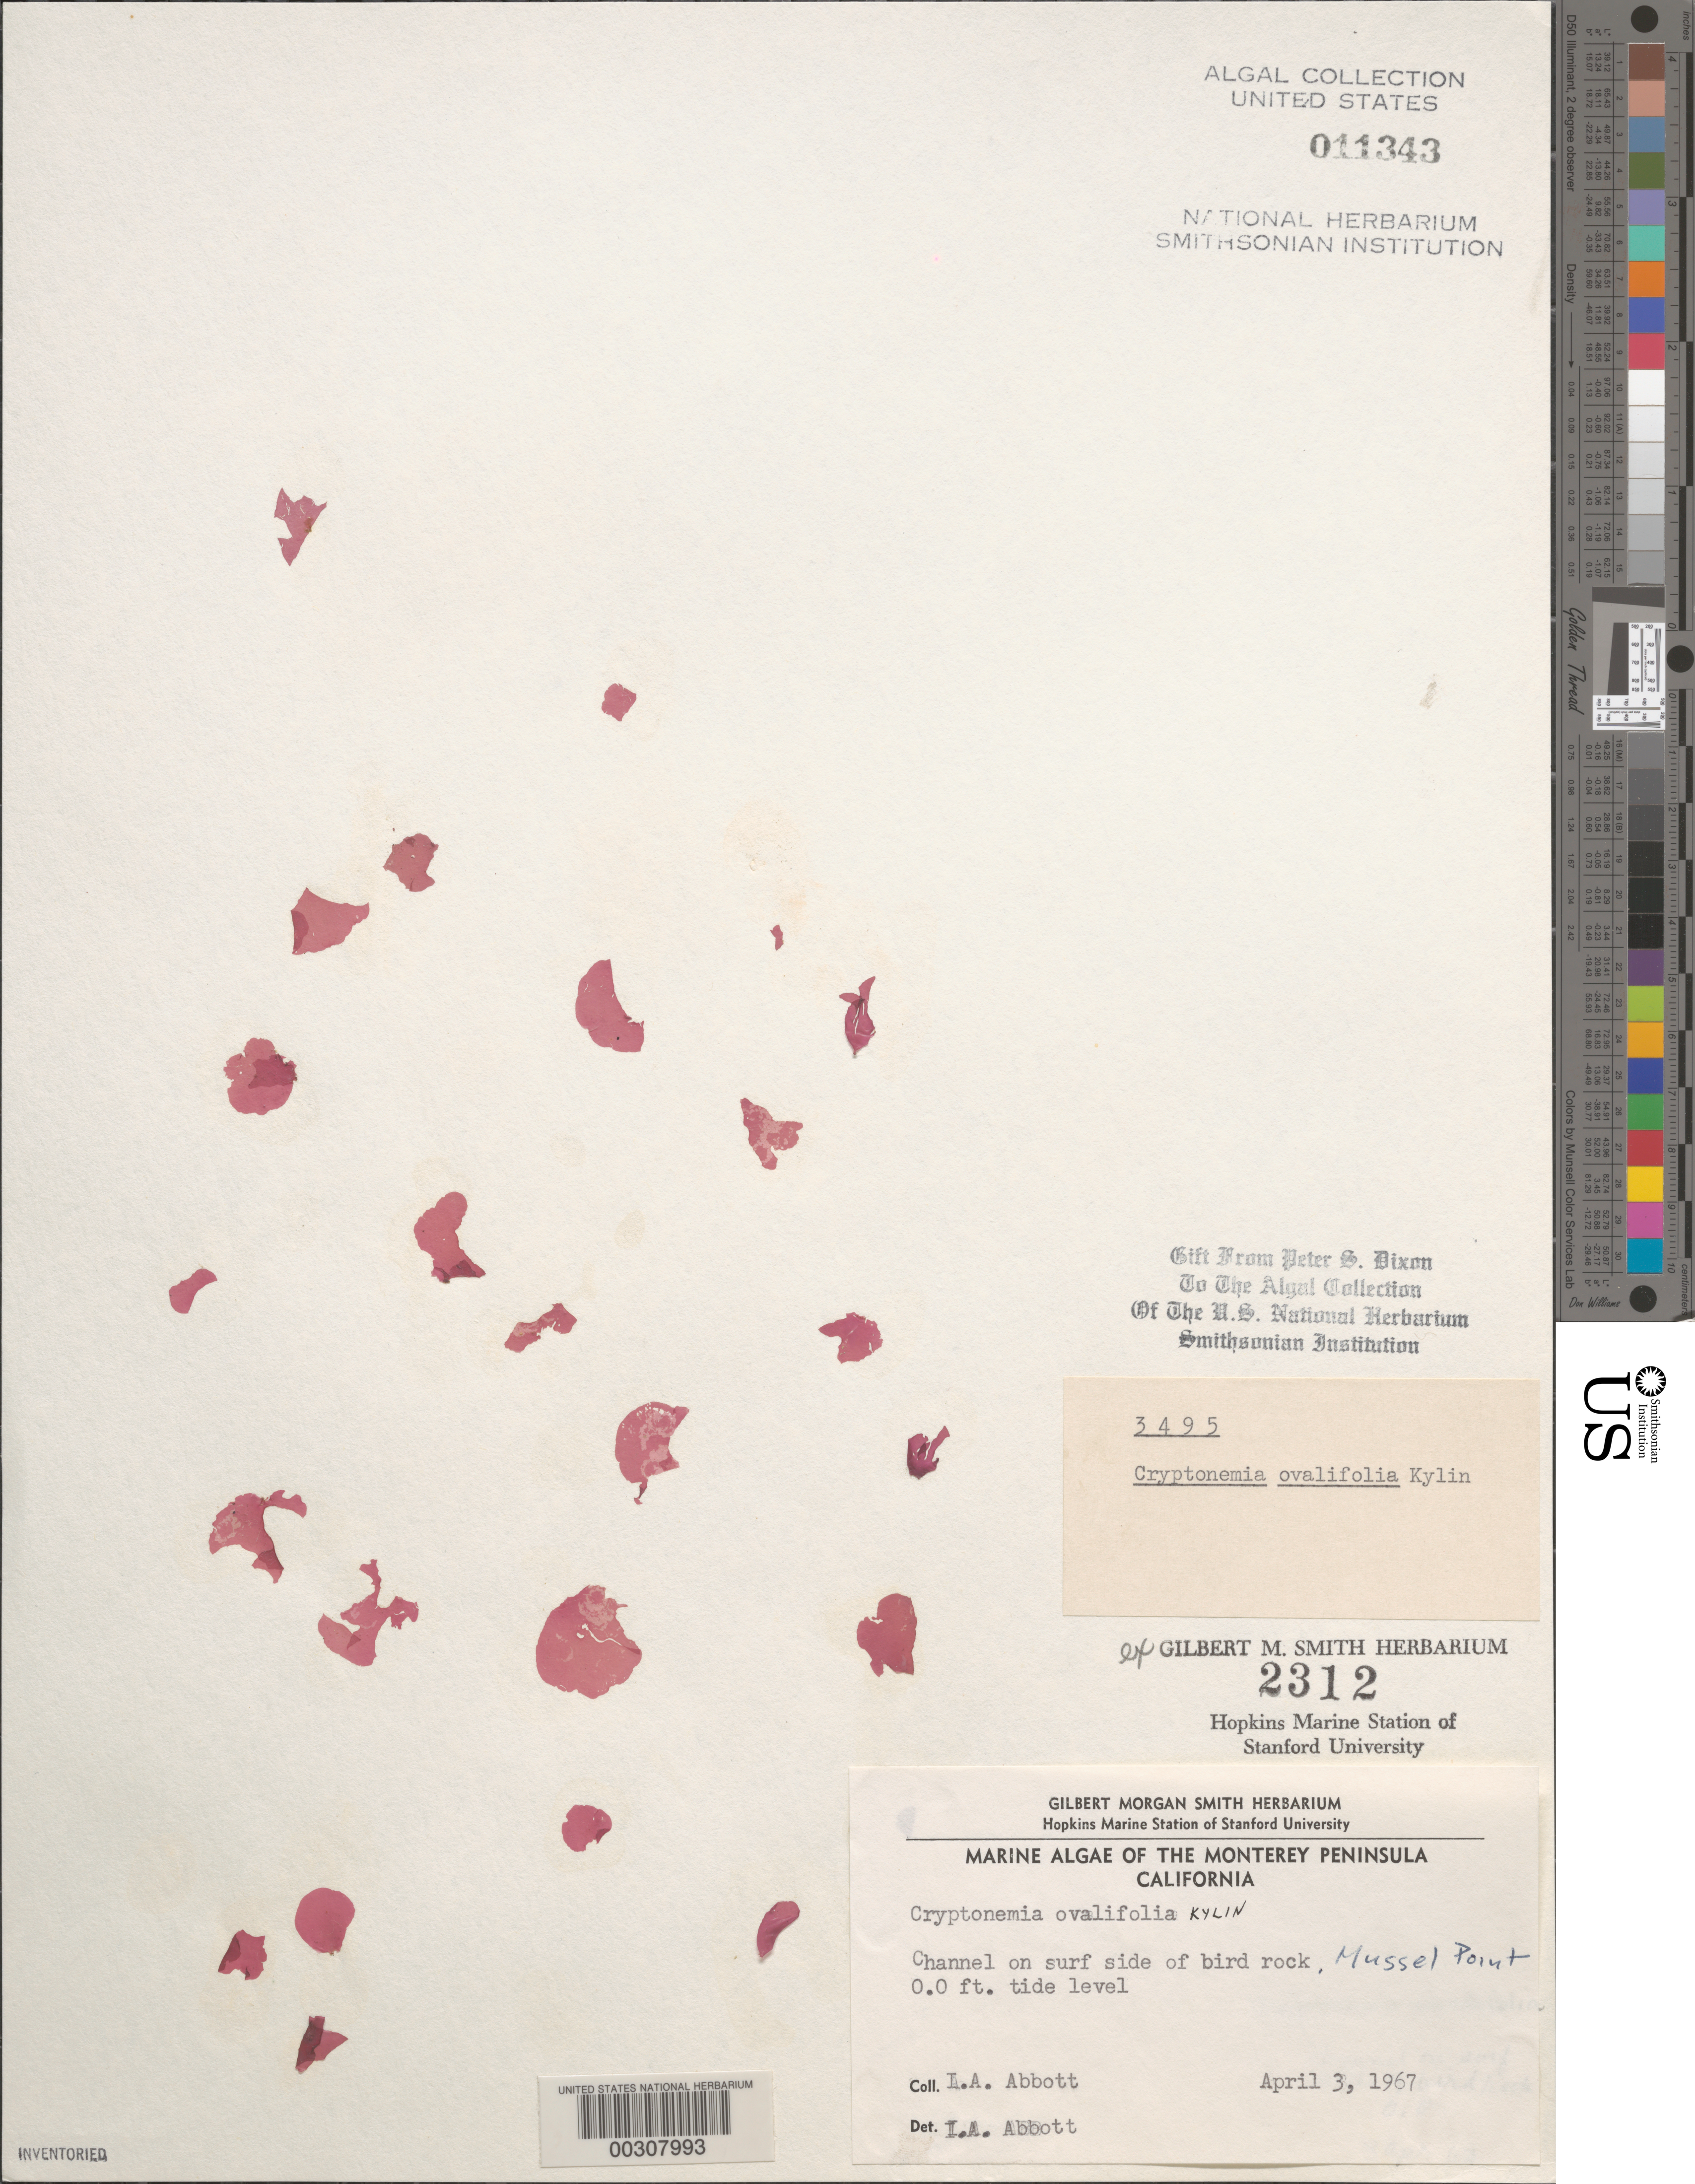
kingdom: Plantae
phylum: Rhodophyta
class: Florideophyceae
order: Halymeniales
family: Halymeniaceae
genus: Isabbottia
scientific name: Isabbottia ovalifolia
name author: (Kylin) M.S. Balakrishnan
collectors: I. A. Abbott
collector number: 3495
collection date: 1967-04-03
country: United States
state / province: California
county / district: Monterey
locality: The Monterey Peninsula. Channel on surf side of bird rock, Mussel Point.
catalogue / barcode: US 11343